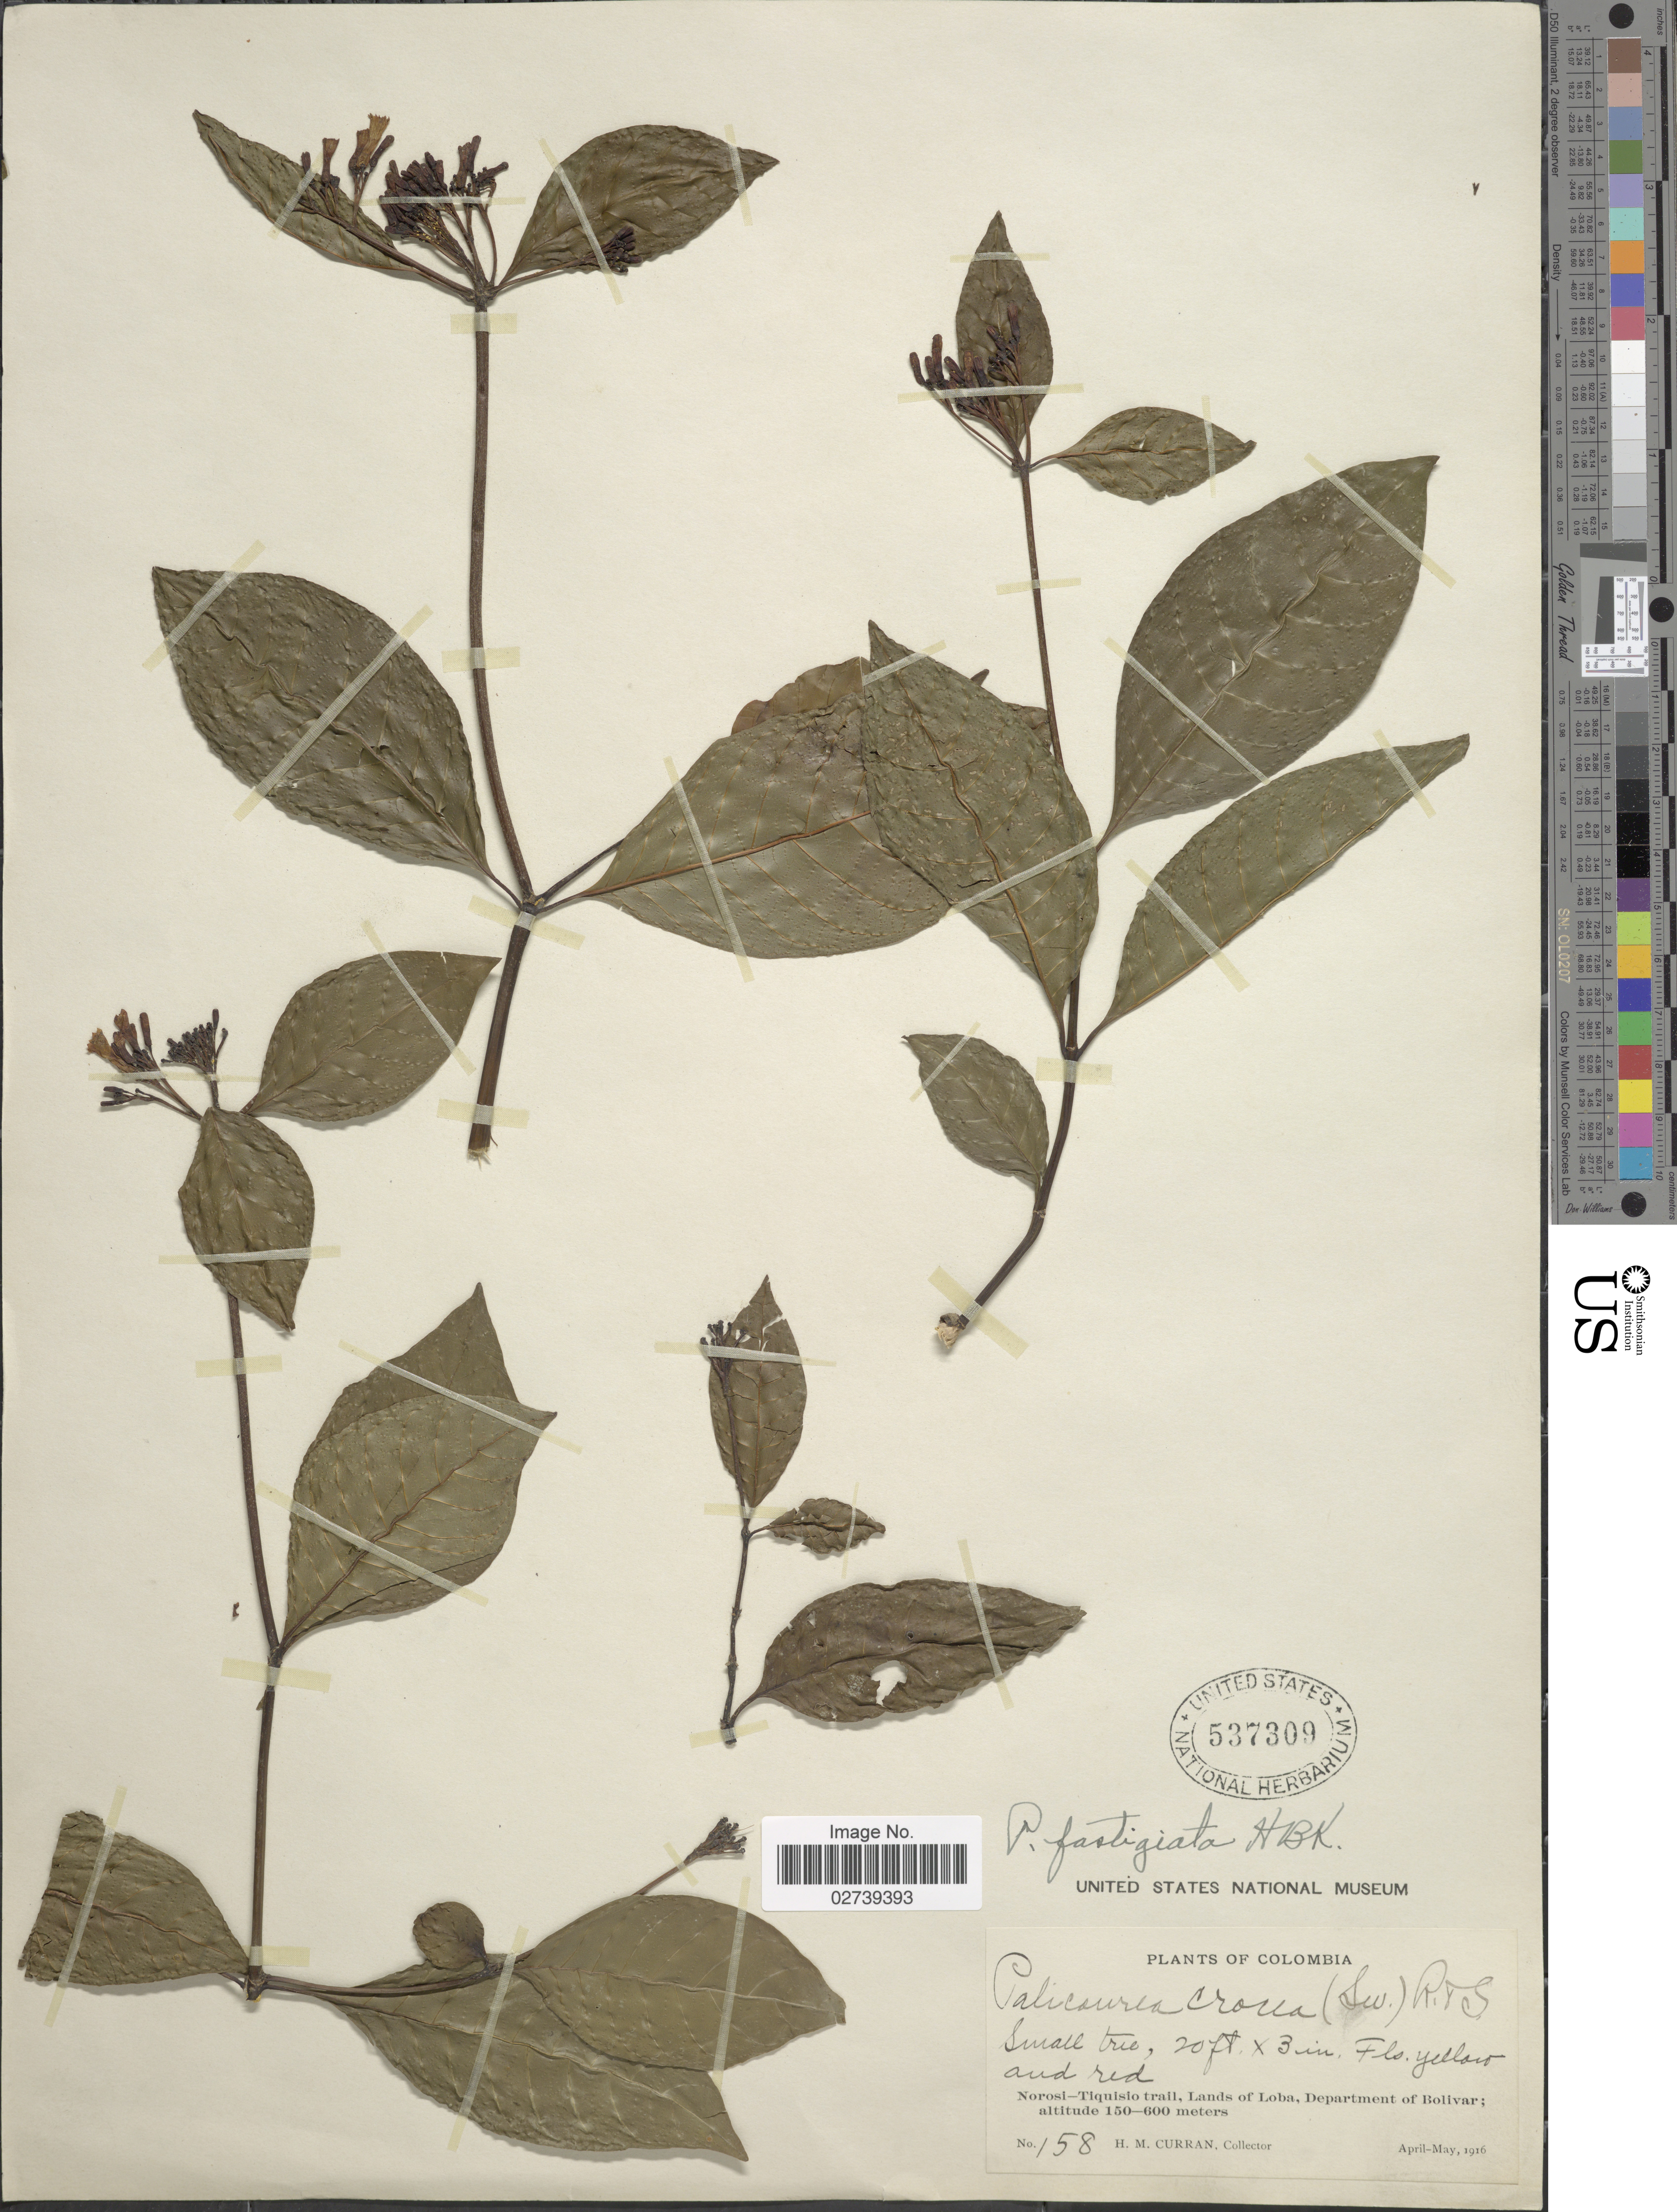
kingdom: Plantae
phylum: Tracheophyta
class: Magnoliopsida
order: Gentianales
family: Rubiaceae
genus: Palicourea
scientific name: Palicourea crocea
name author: (Sw.) Schult.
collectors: H. M. Curran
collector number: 158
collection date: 1916-04/1916-05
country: Colombia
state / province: Bolívar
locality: Norosi-Tiquisio trail, Lands of Loba.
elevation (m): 150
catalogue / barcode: US 537309